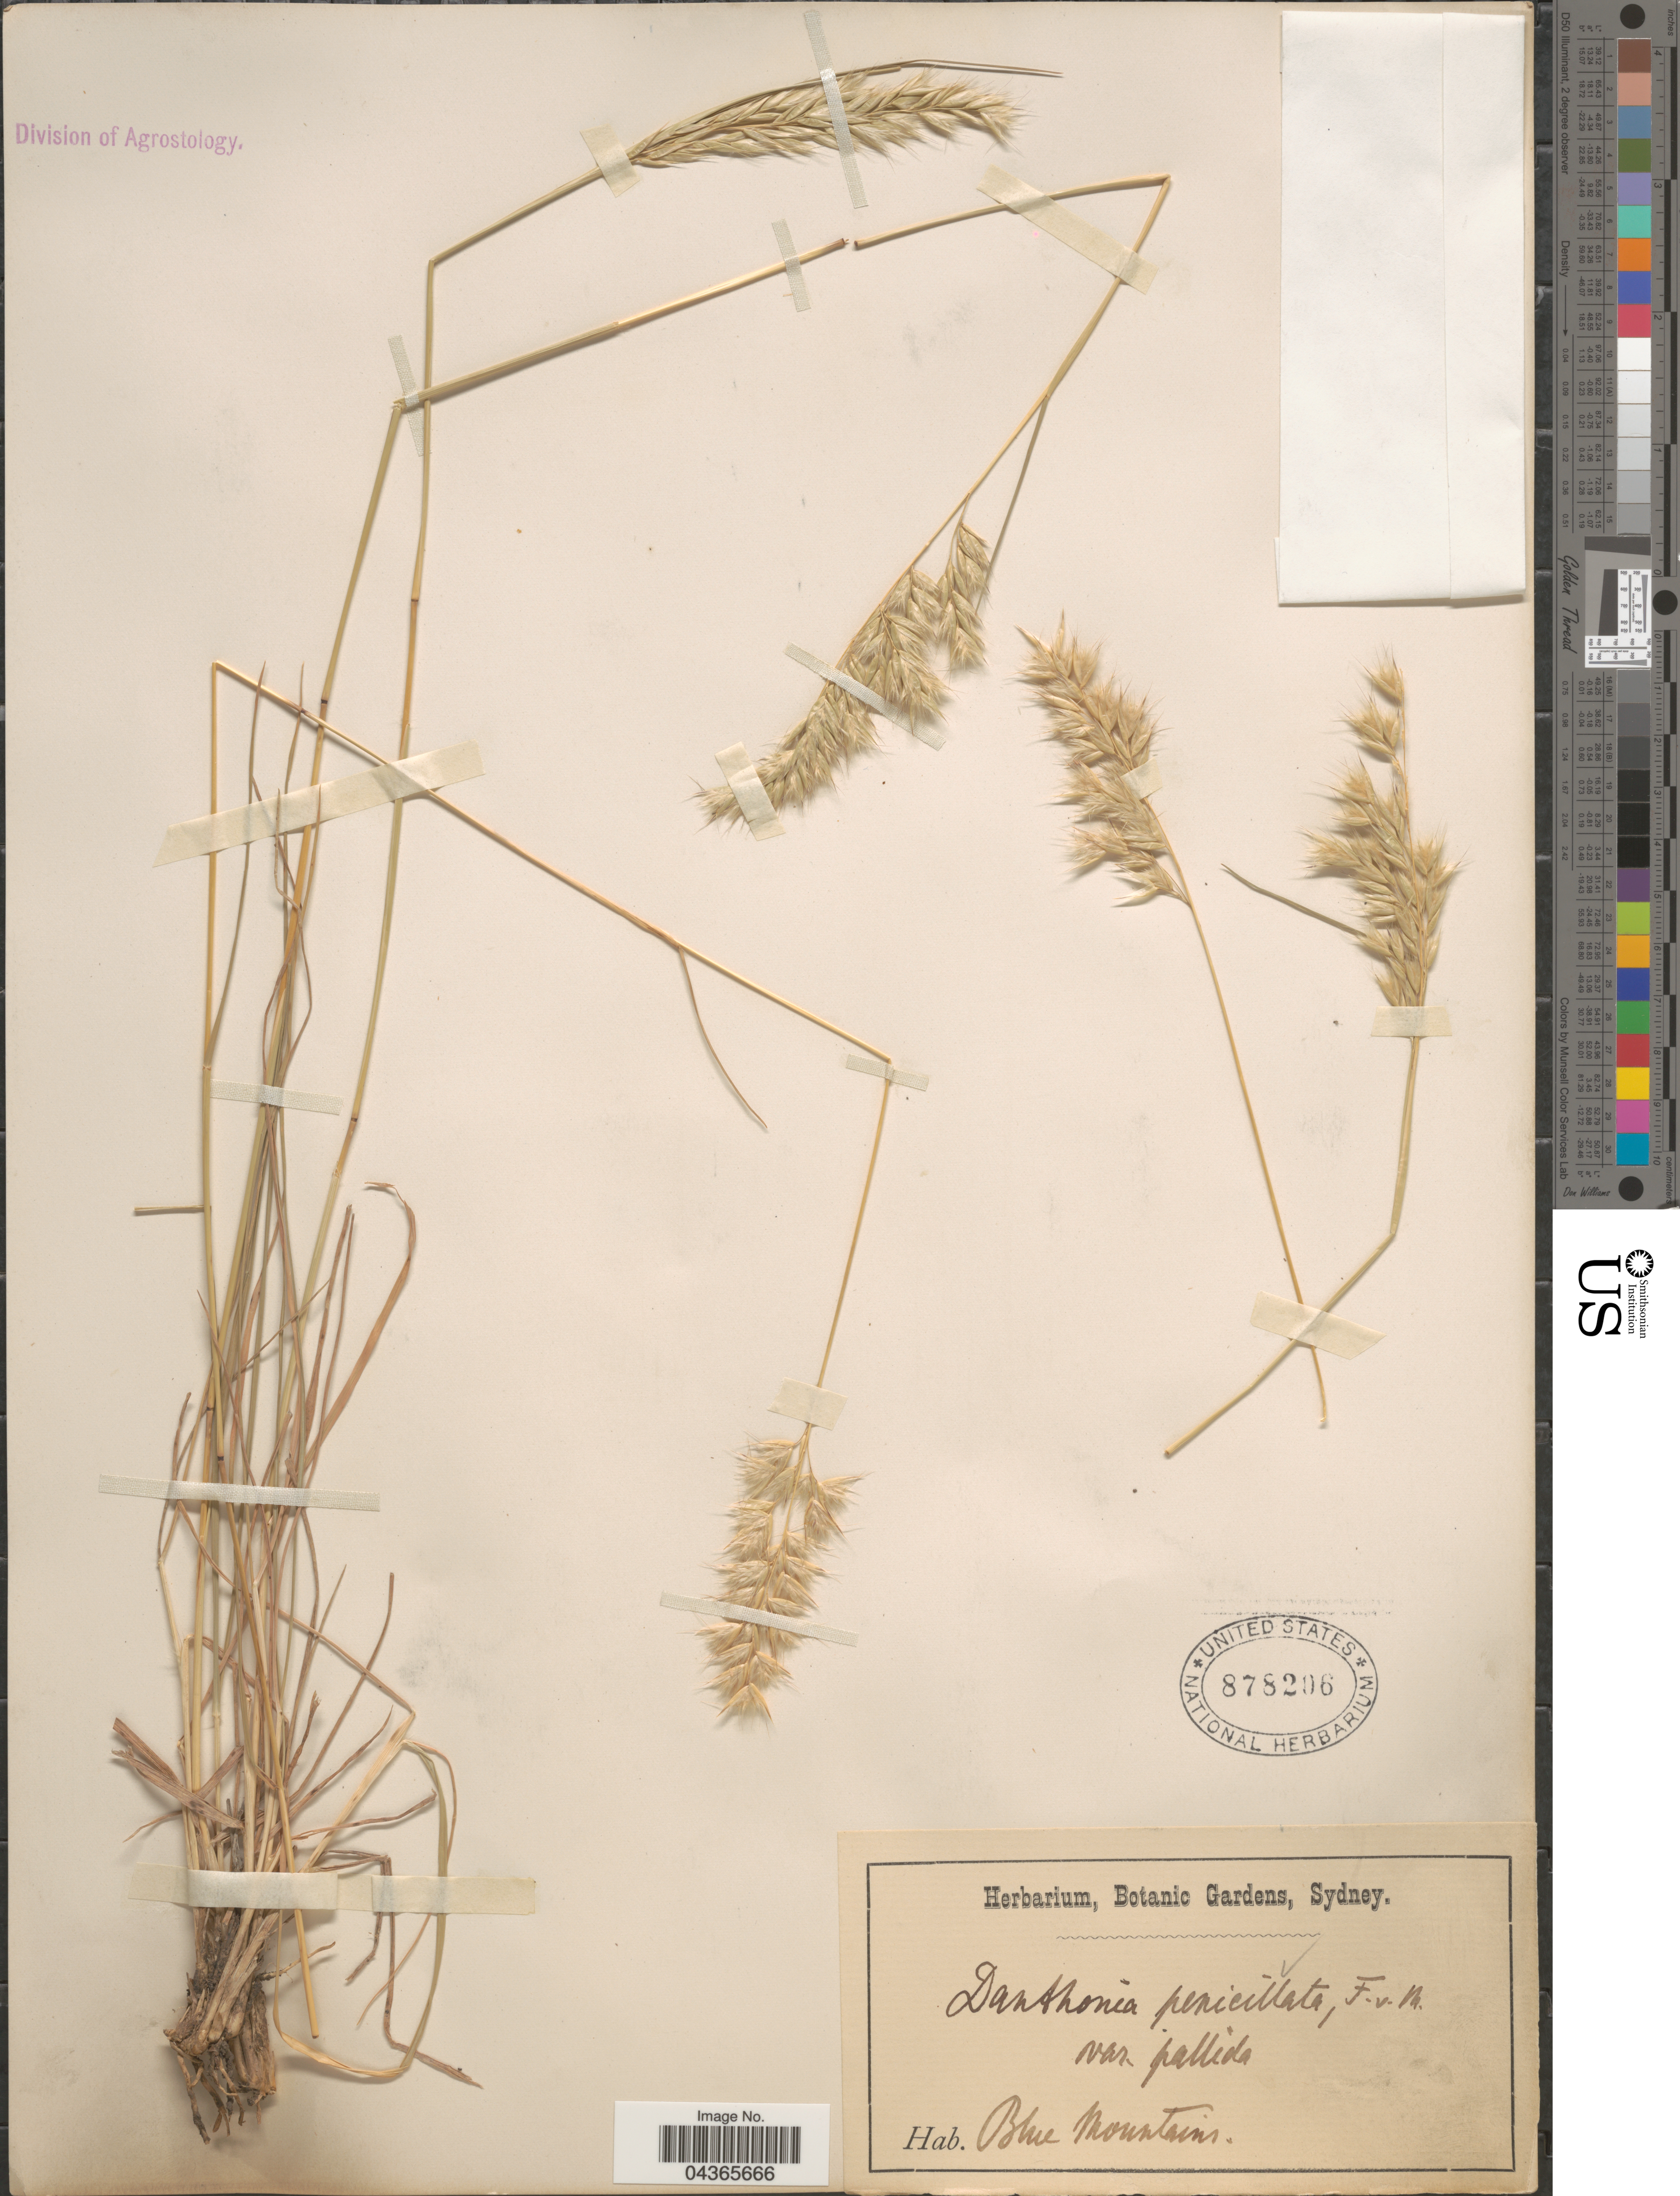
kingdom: Plantae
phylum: Tracheophyta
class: Liliopsida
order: Poales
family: Poaceae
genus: Rytidosperma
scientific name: Rytidosperma sp.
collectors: ex herb. Botanic Gardens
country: Australia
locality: Blue Mountains.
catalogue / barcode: US 878206